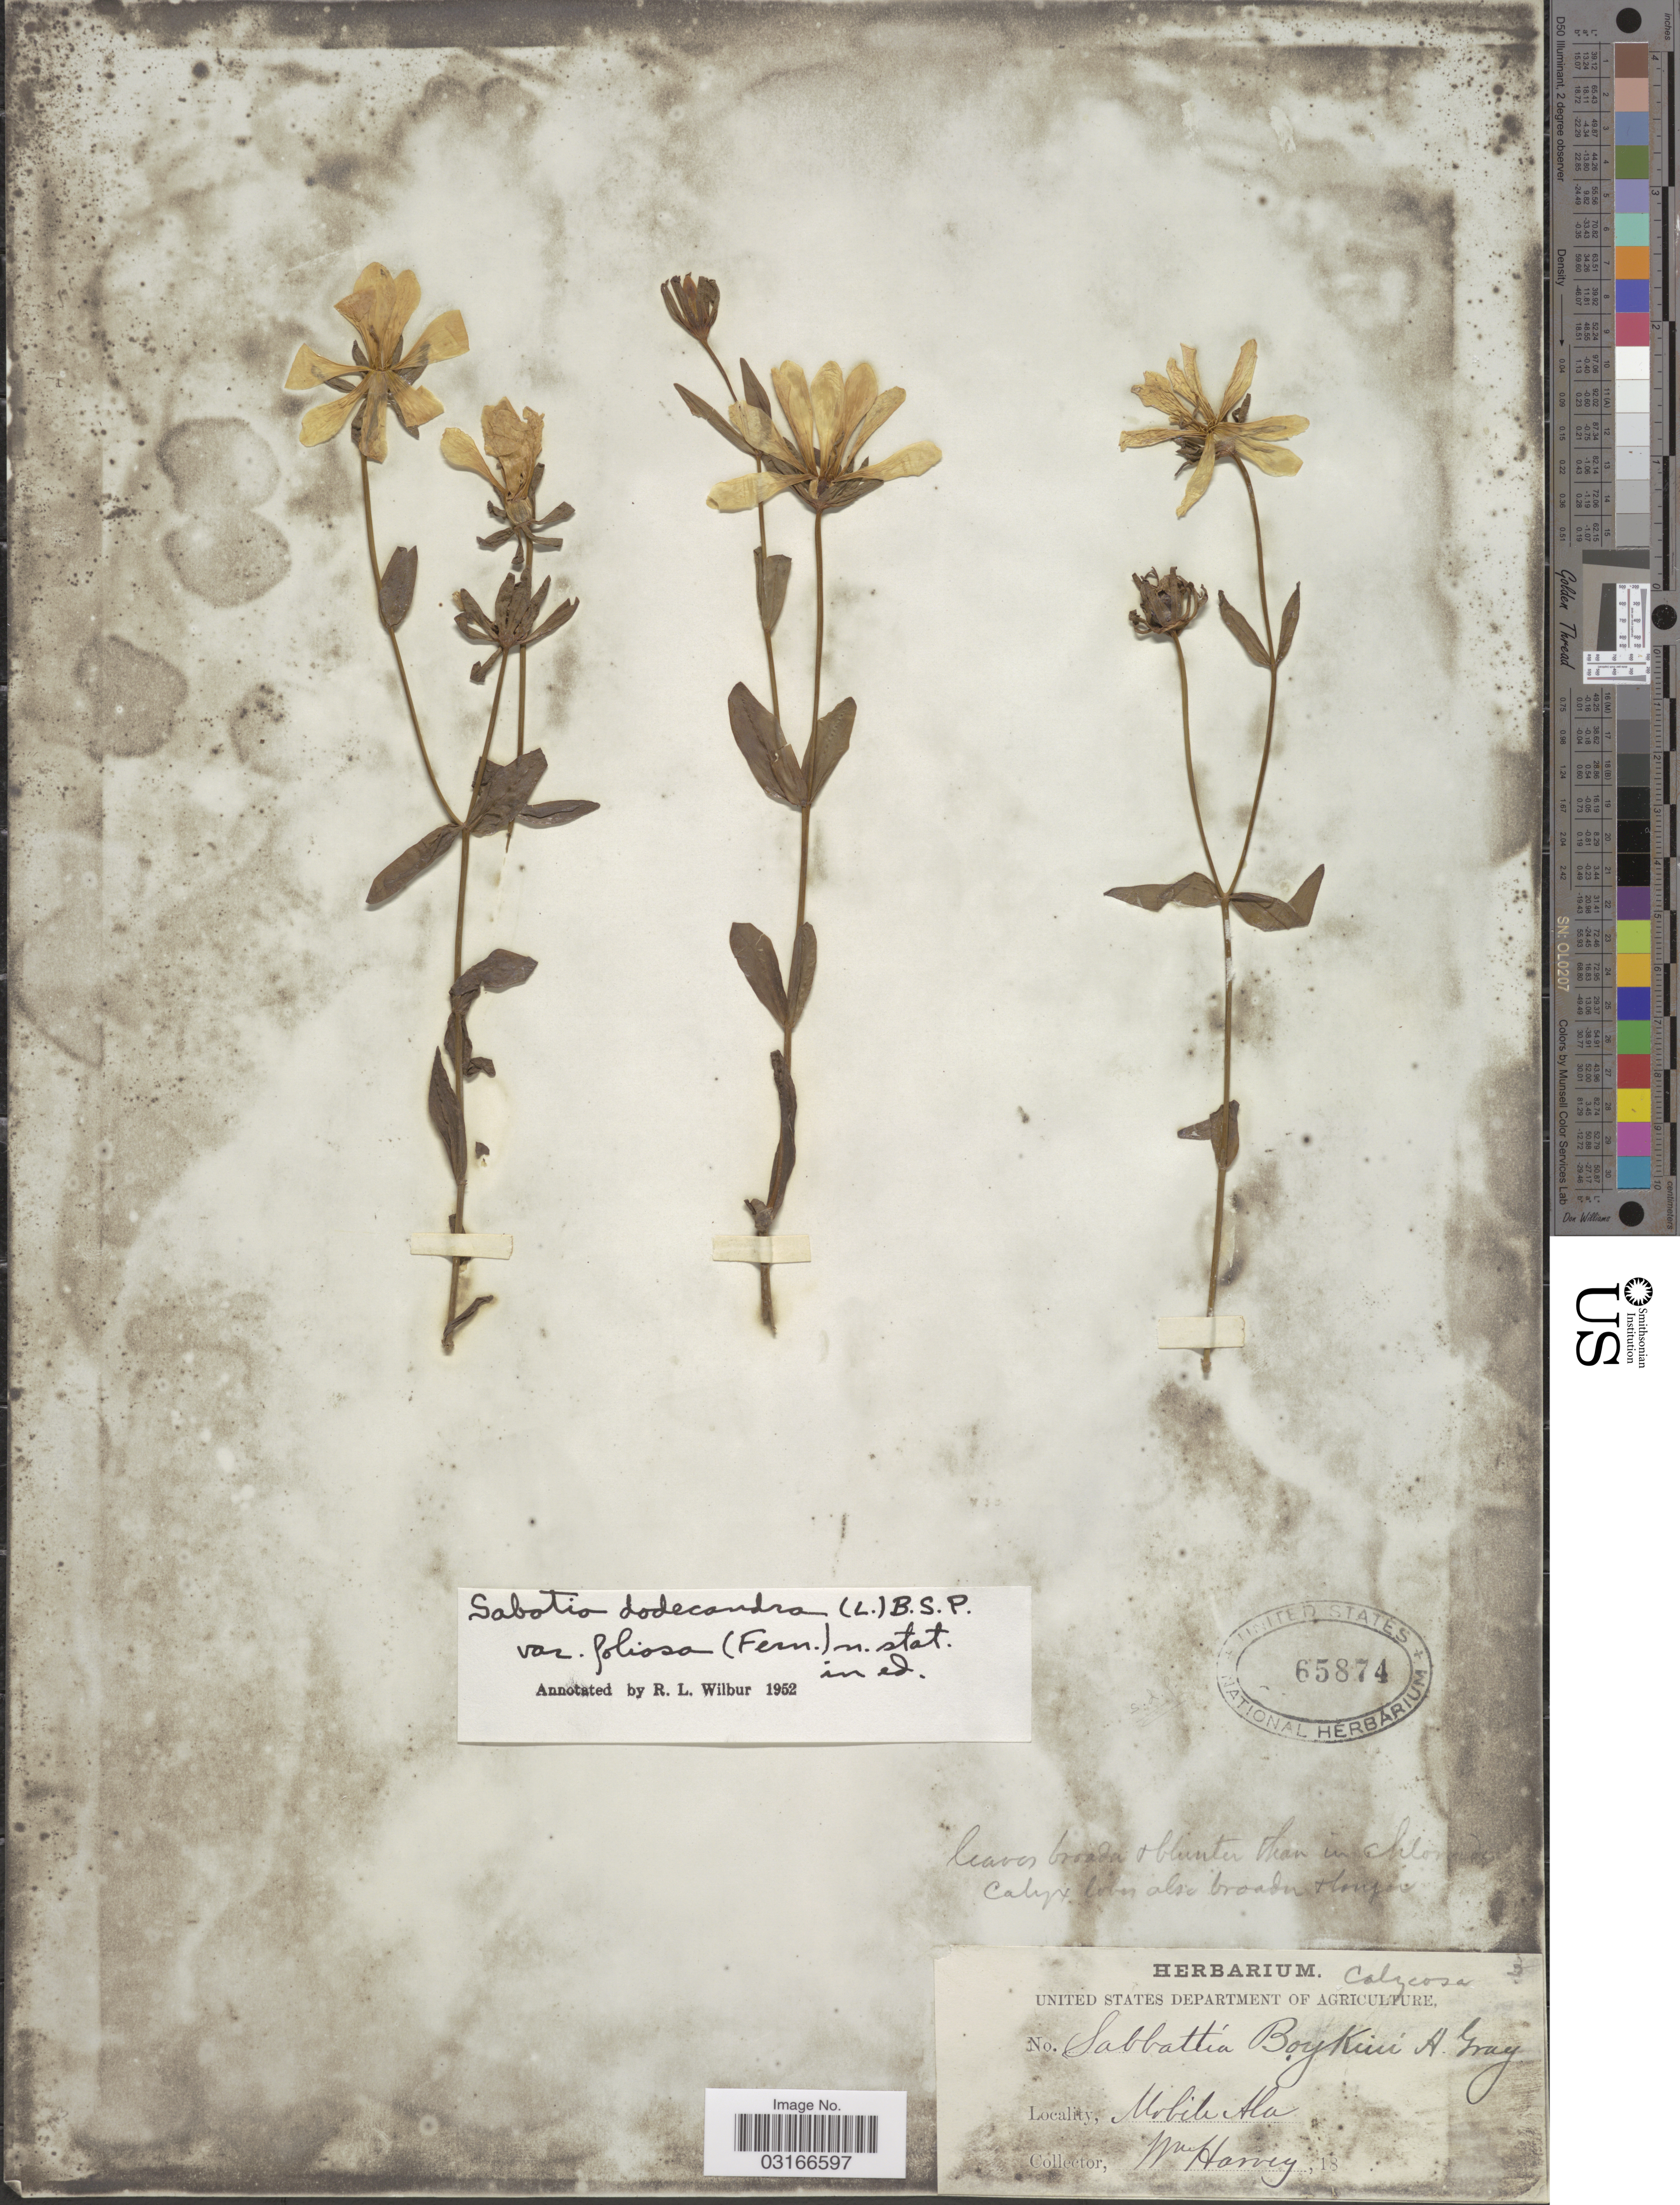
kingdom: Plantae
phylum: Tracheophyta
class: Magnoliopsida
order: Gentianales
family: Gentianaceae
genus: Sabatia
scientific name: Sabatia dodecandra var. dodecandra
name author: (L.) Britton et al.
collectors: W. Harvey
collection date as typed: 18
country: United States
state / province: Alabama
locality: Mobile, Ala.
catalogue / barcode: US 65874